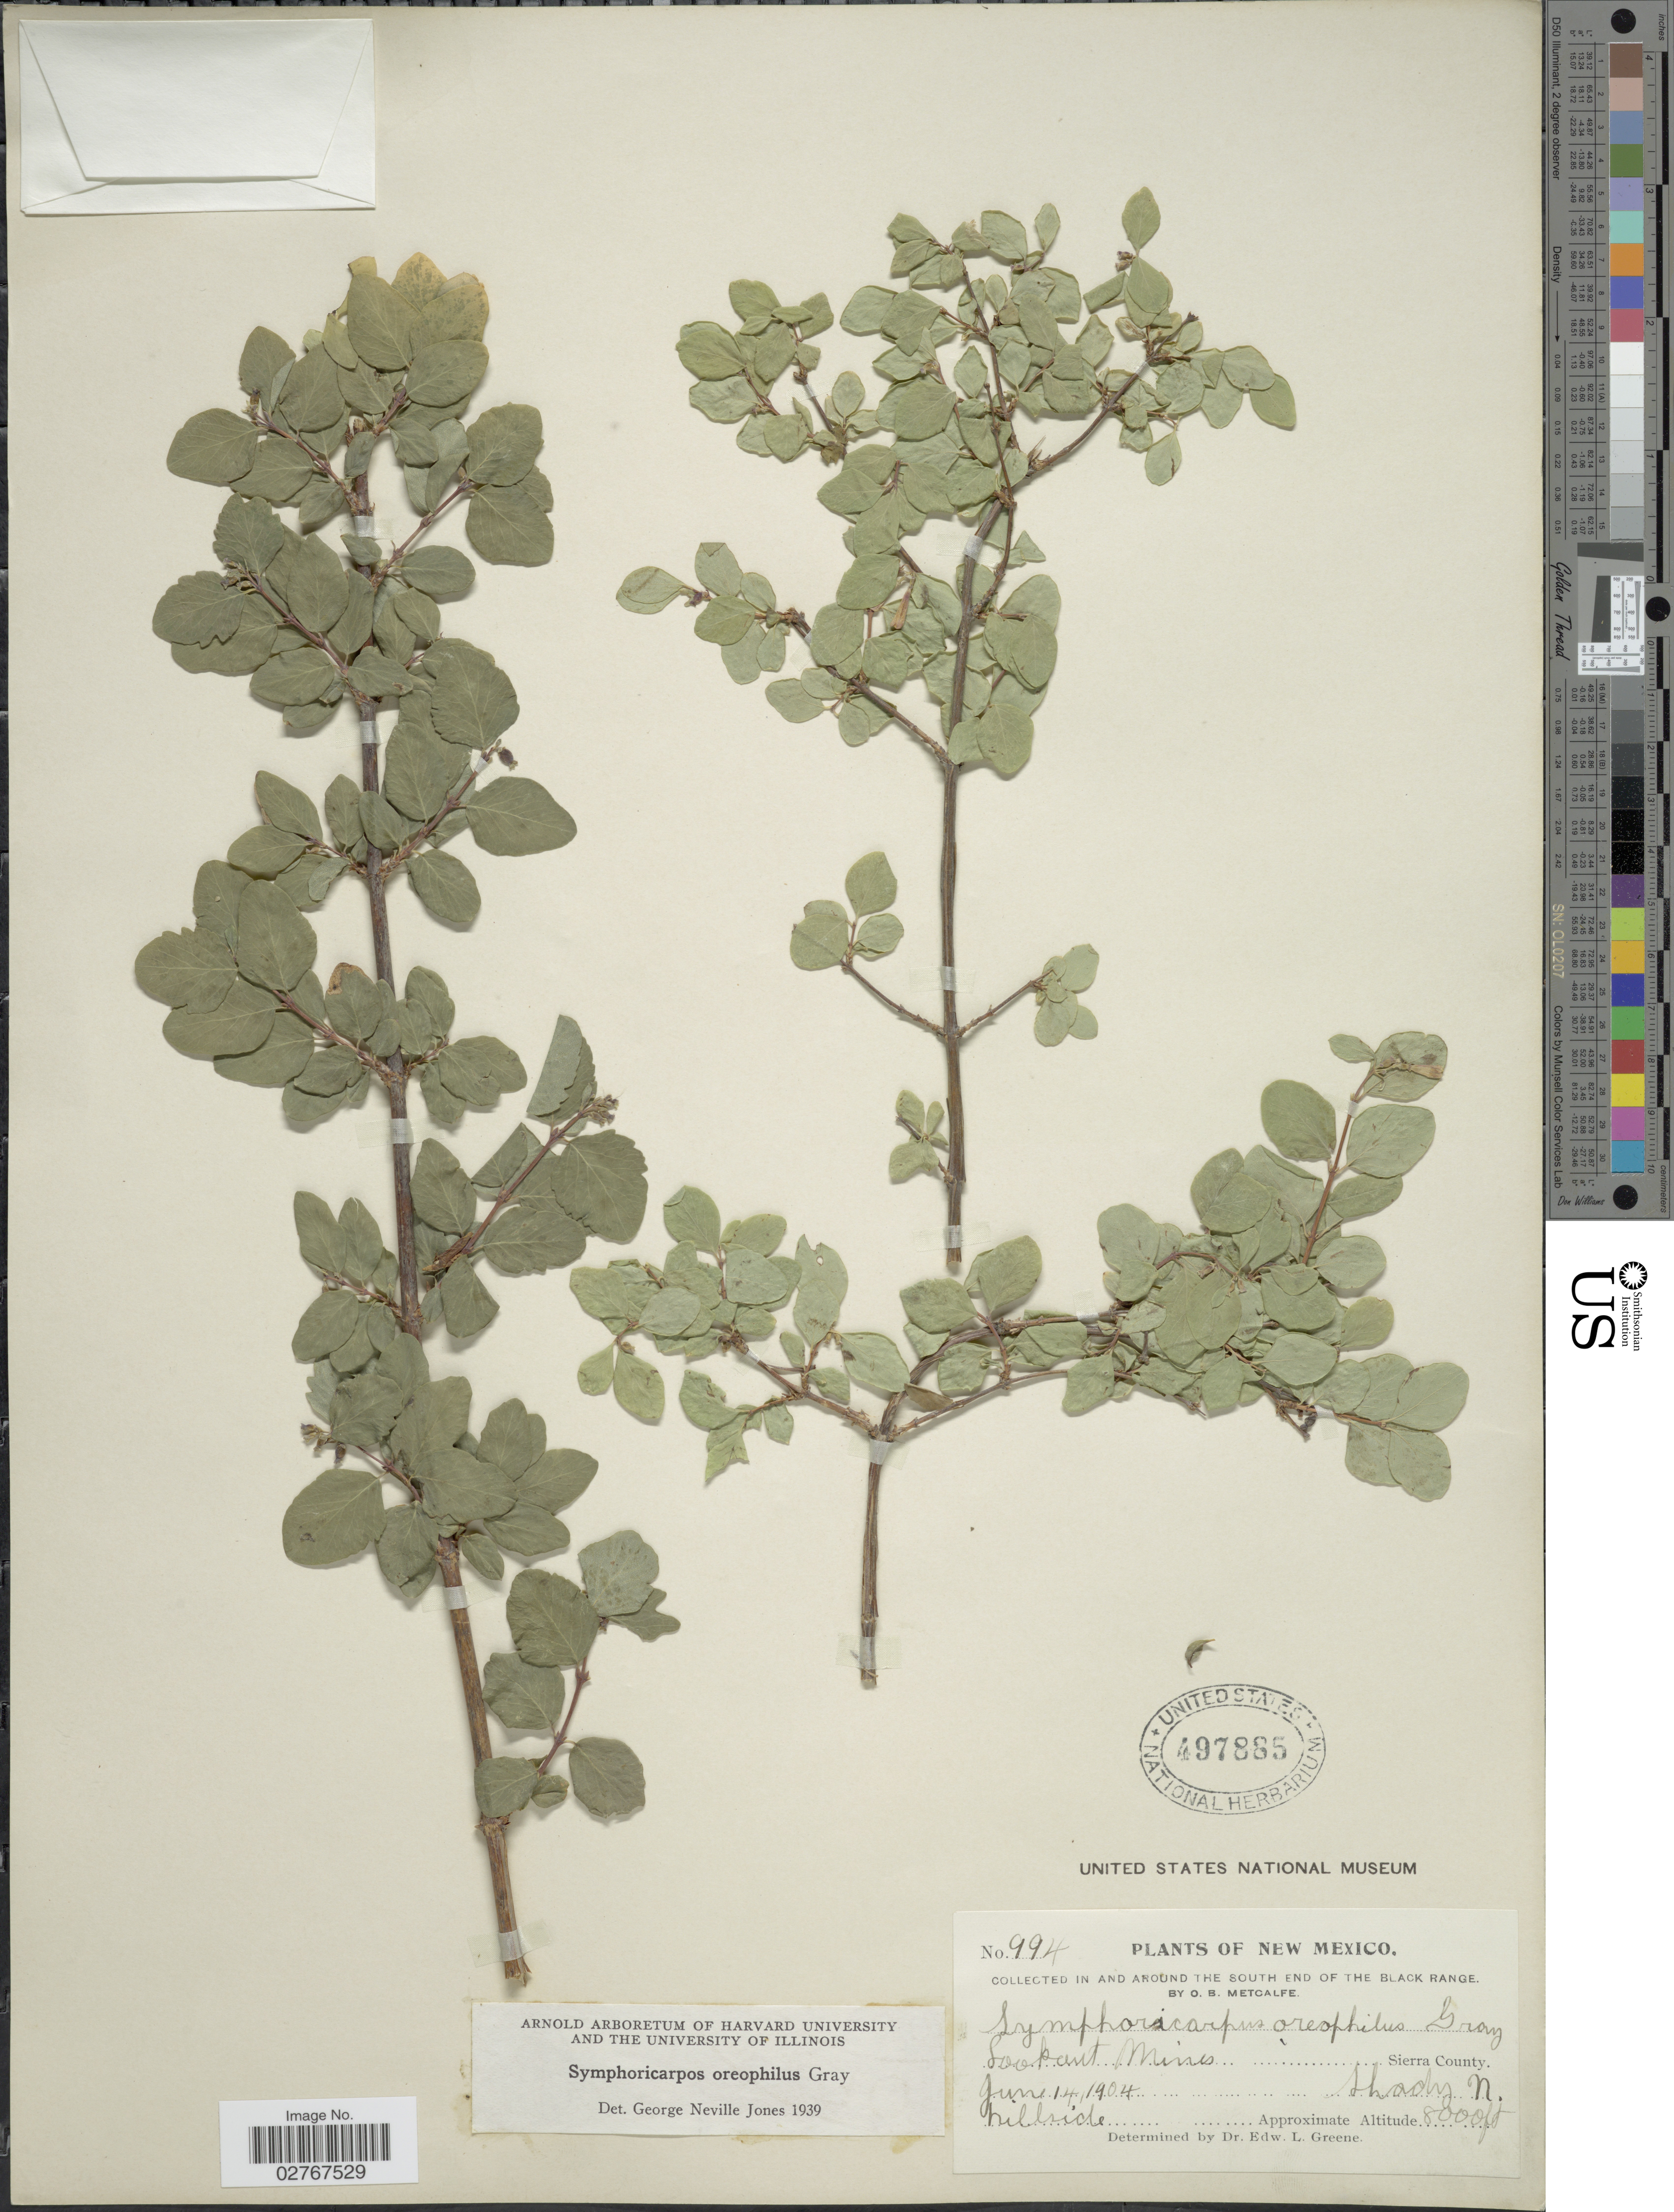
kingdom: Plantae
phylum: Tracheophyta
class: Magnoliopsida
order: Dipsacales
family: Caprifoliaceae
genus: Symphoricarpos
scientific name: Symphoricarpos oreophilus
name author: A. Gray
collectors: O. B. Metcalfe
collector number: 994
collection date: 1904-06-14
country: United States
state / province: New Mexico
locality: In and around the south end of the Black Range, Lookout Mines, Sierra County, Shady N.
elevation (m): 2438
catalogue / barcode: US 497885